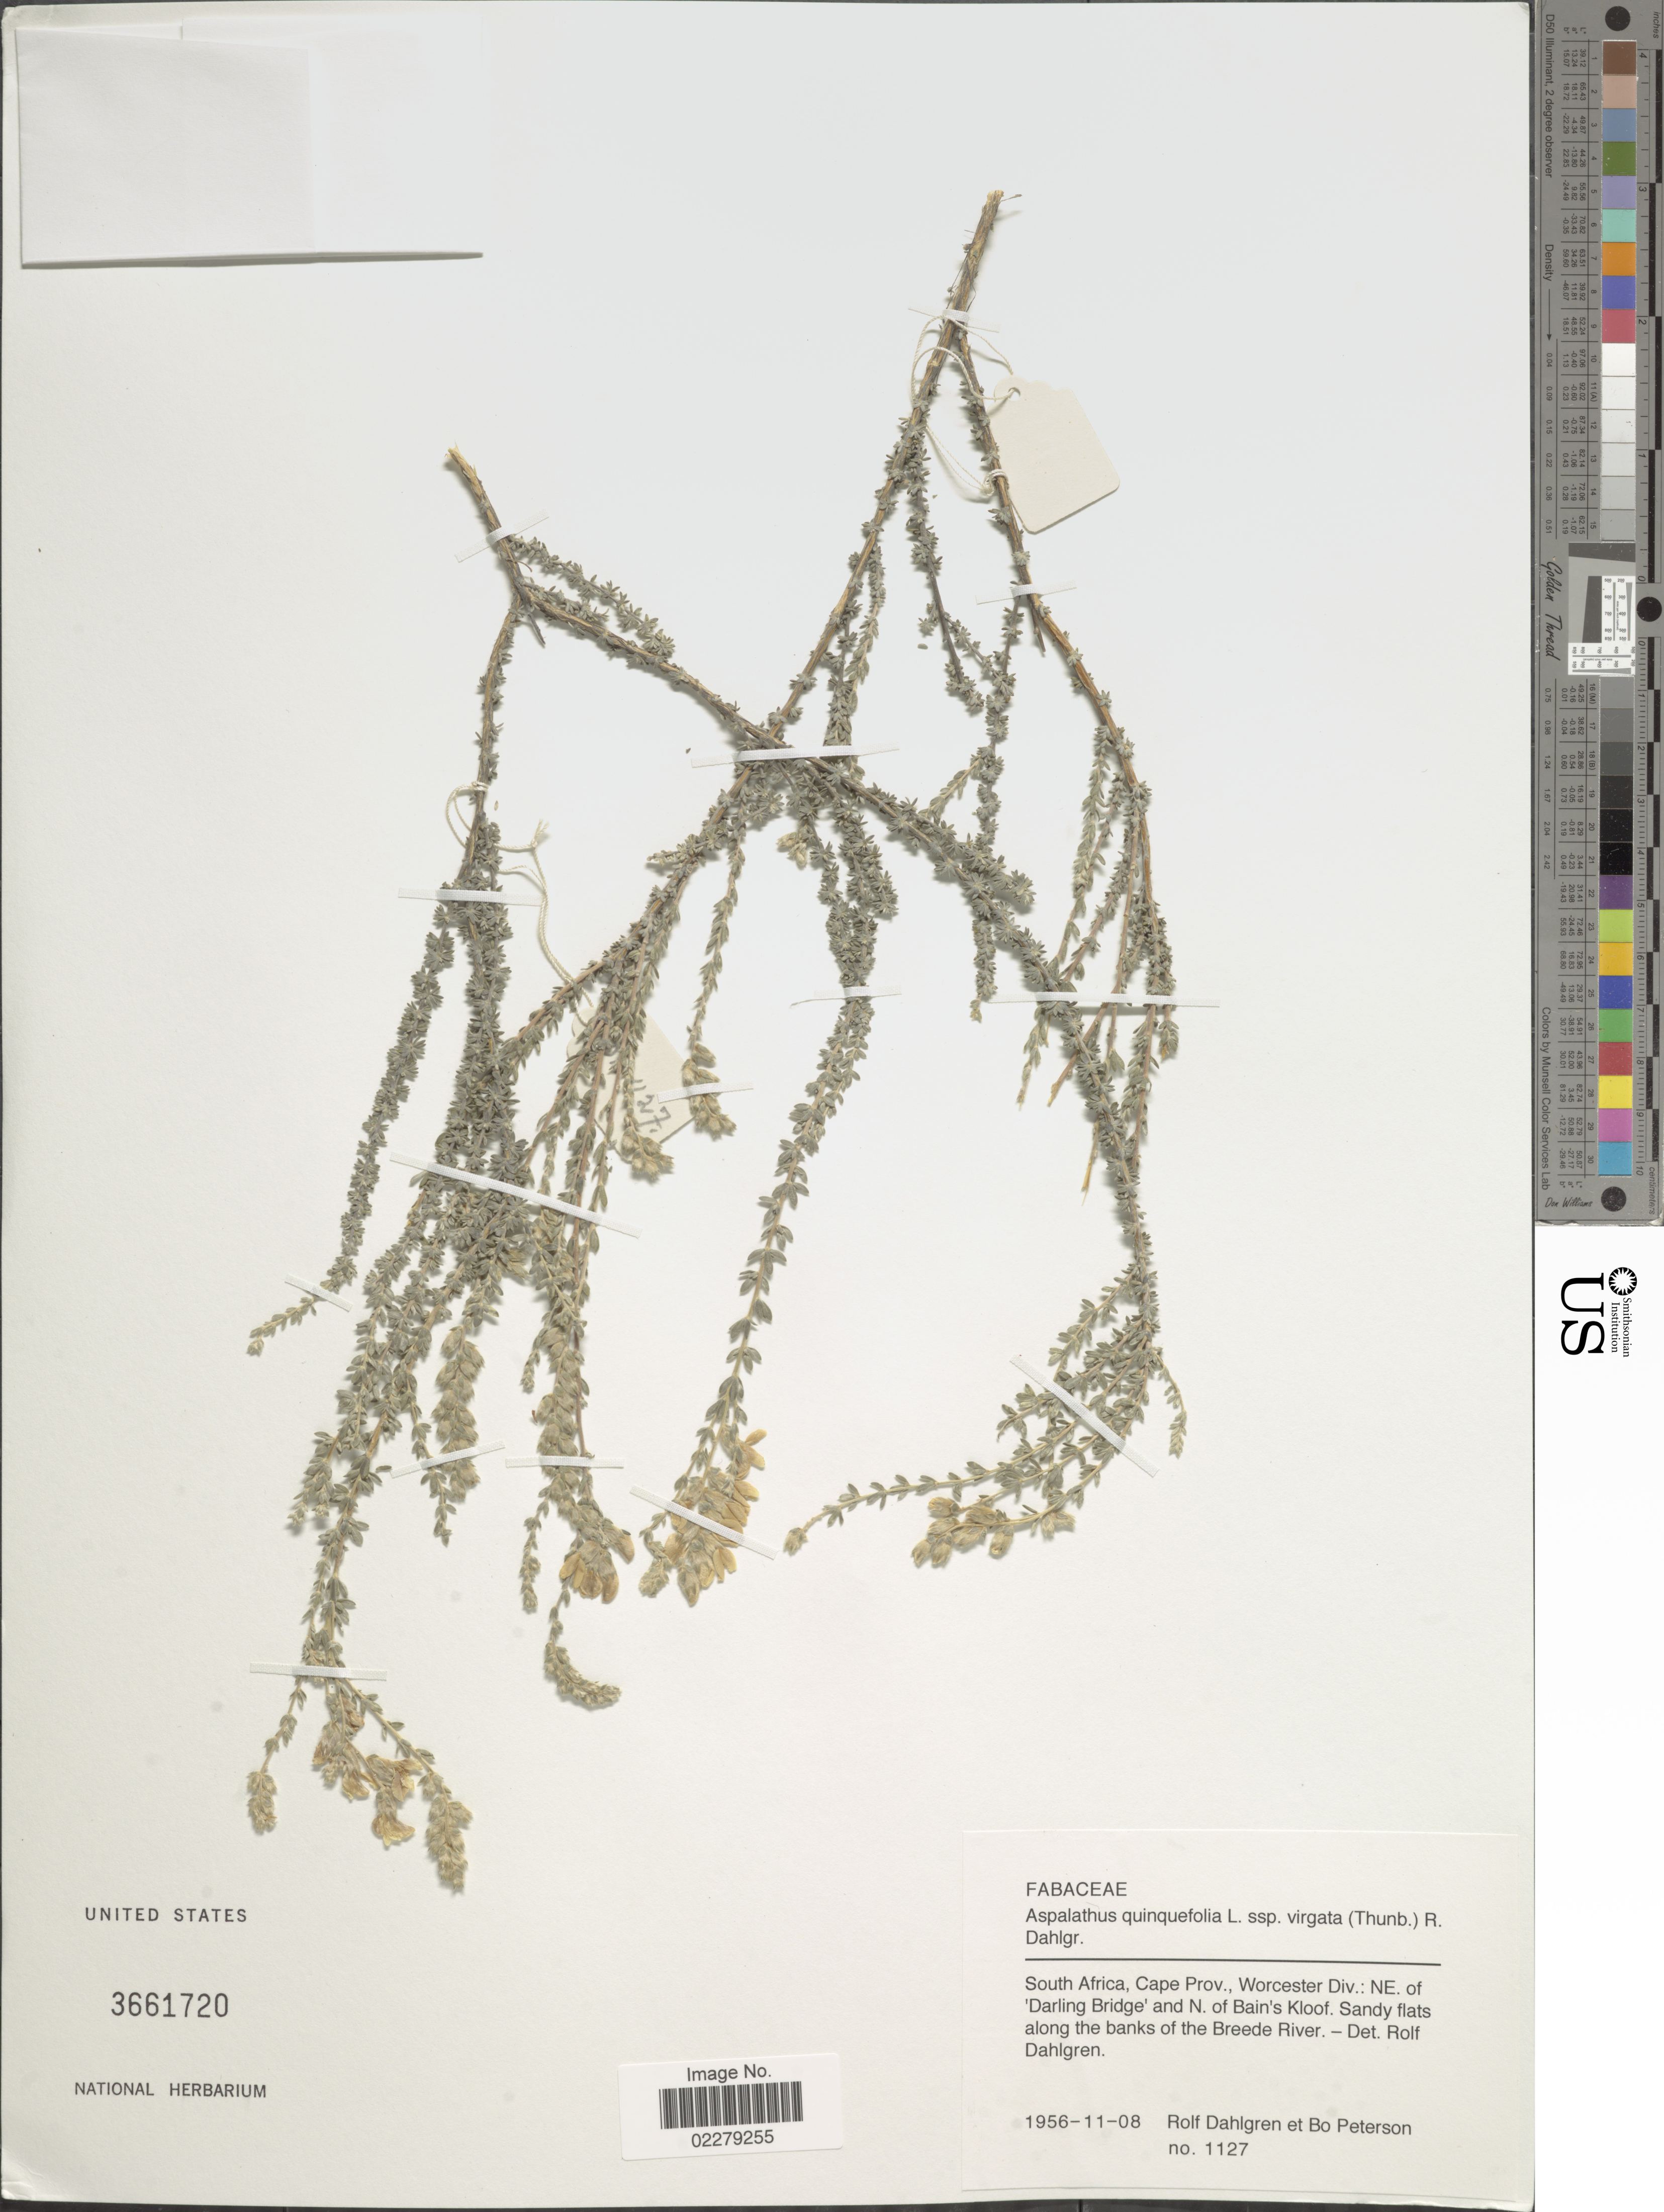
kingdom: Plantae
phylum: Tracheophyta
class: Magnoliopsida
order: Fabales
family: Fabaceae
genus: Aspalathus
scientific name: Aspalathus quinquefolia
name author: L.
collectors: R. Dahlgren & B. H. Peterson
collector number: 1127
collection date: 1956-11-08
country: South Africa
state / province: Western Cape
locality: Worcester Div.: NE of 'Darling Bridge' and N. Of Bain's Kloof. Sandy flats along the banks of the Breede River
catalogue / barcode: US 3661720